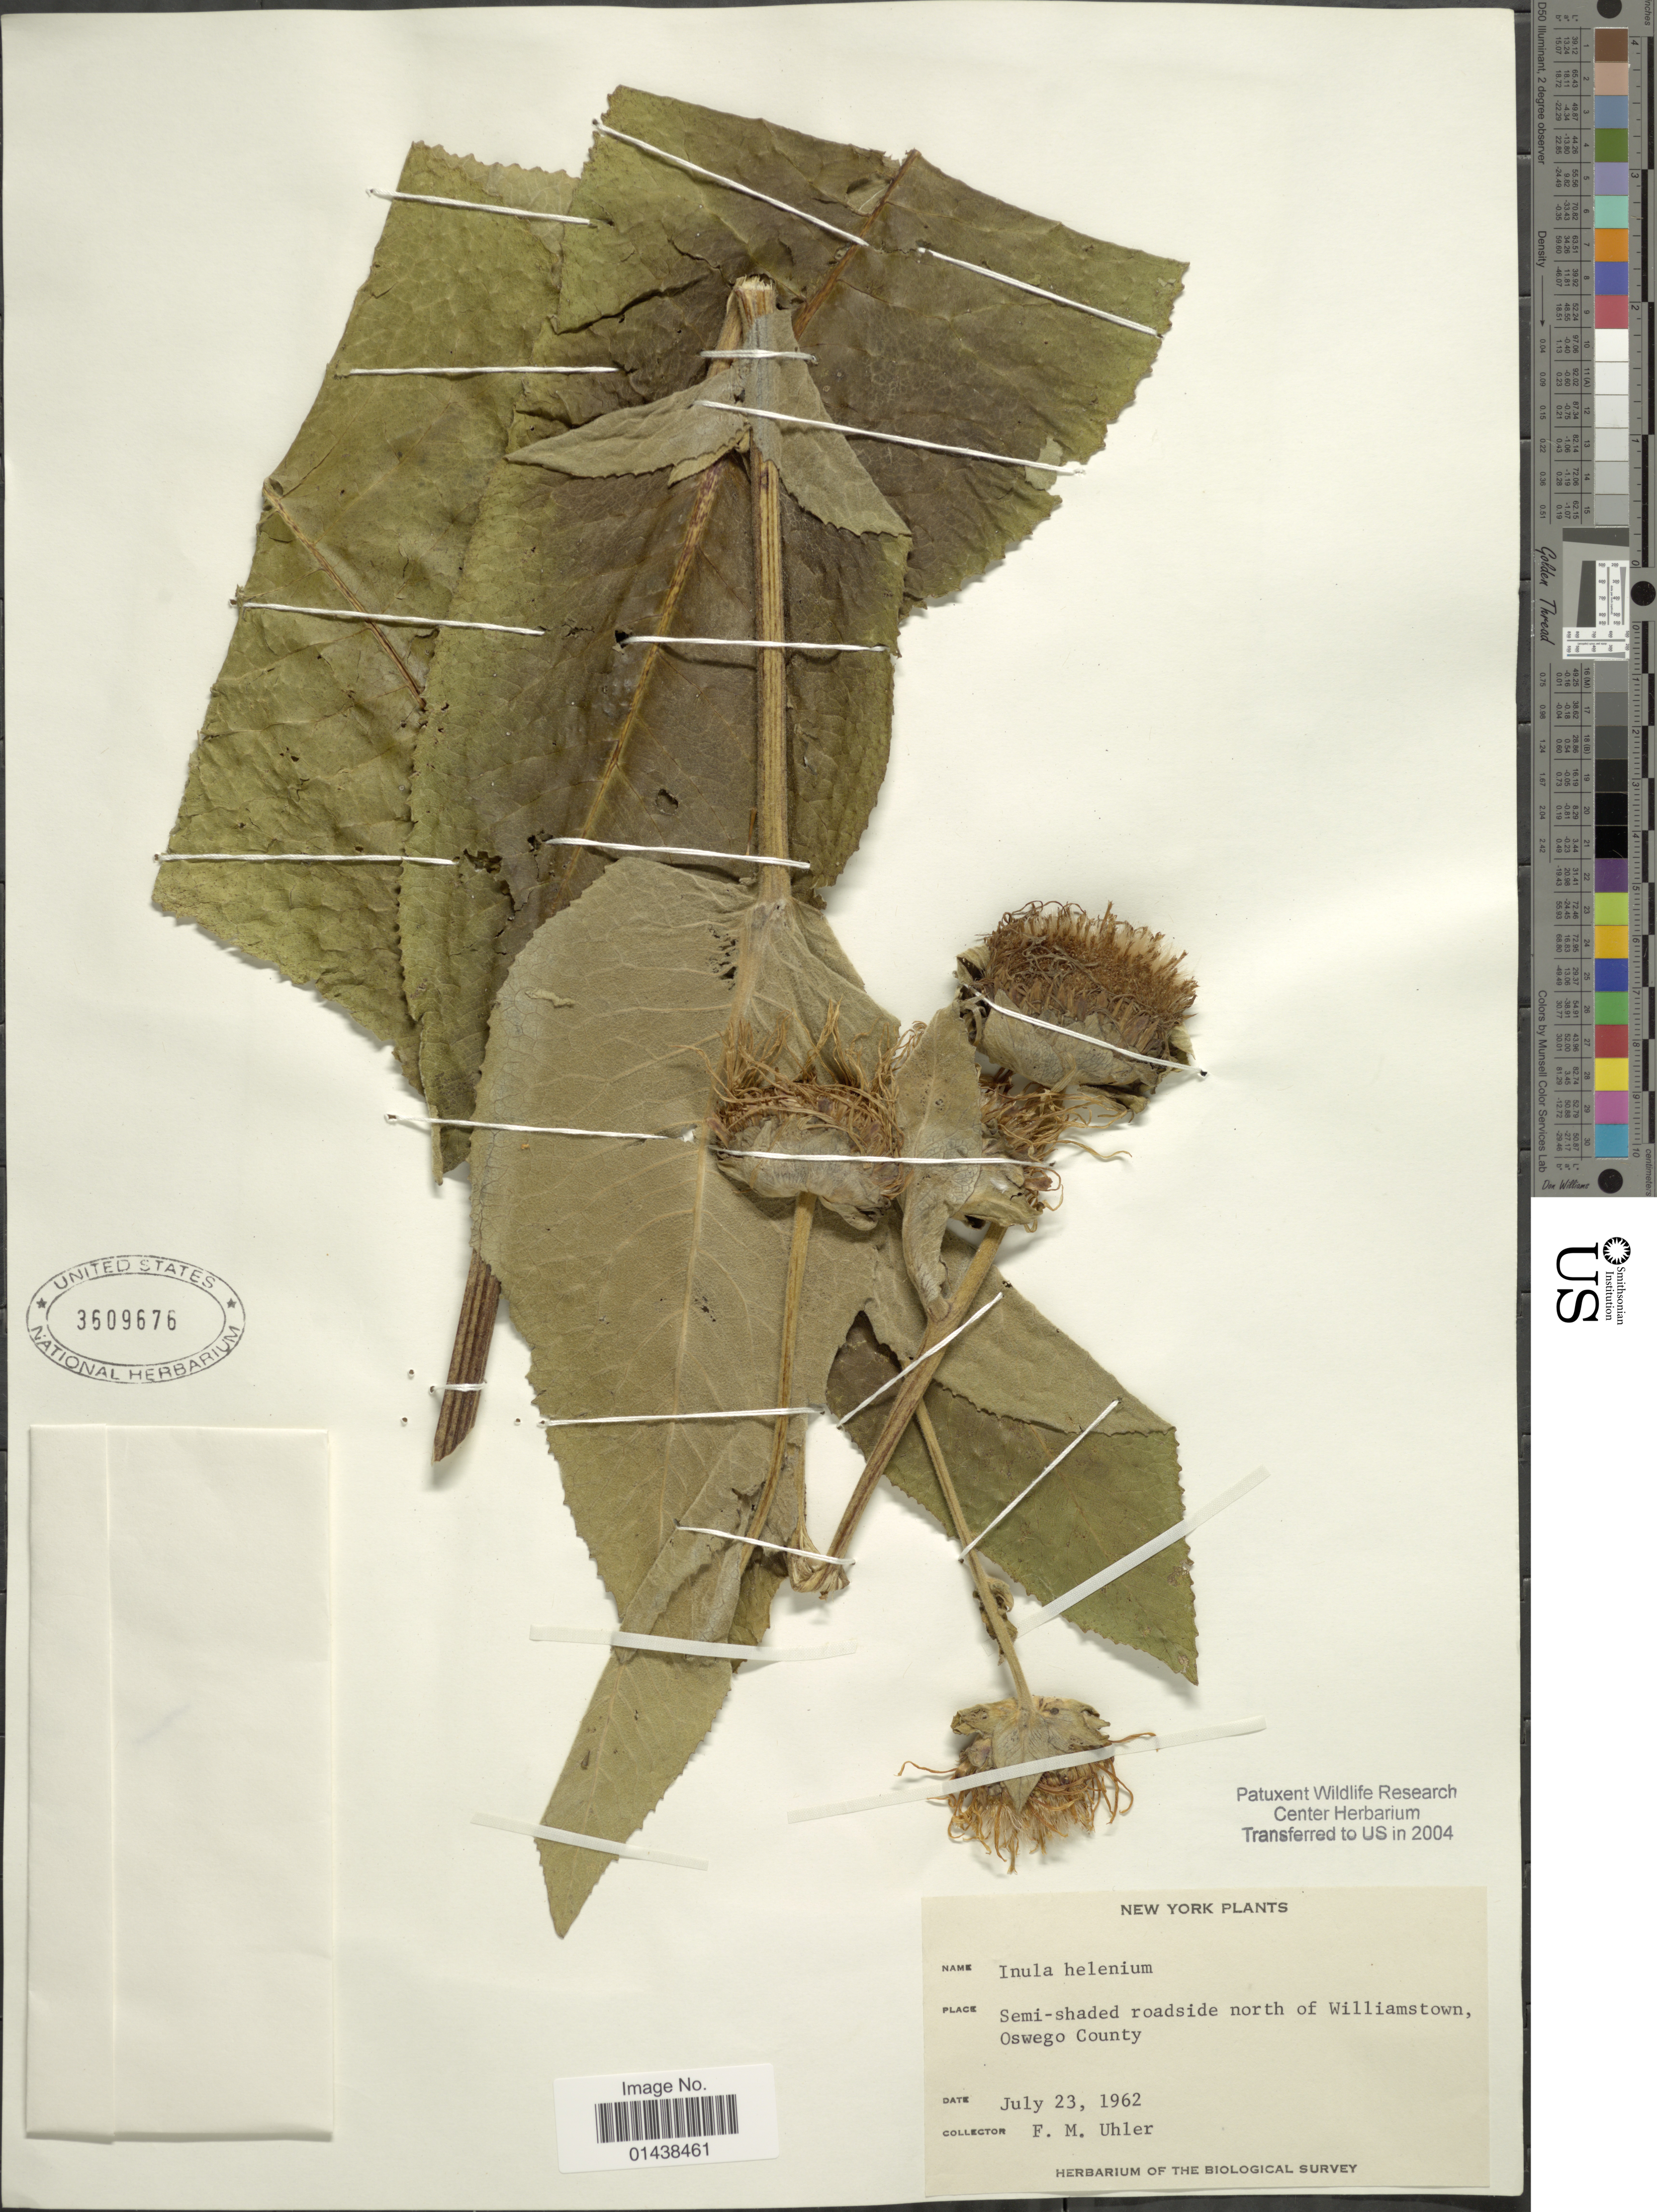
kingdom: Plantae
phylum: Tracheophyta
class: Magnoliopsida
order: Asterales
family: Asteraceae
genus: Inula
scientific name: Inula helenium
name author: L.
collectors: F. M. Uhler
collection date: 1962-07-23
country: United States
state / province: New York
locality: Semi-shaded roadside north of Williamstown, Oswego County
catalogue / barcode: US 3609676